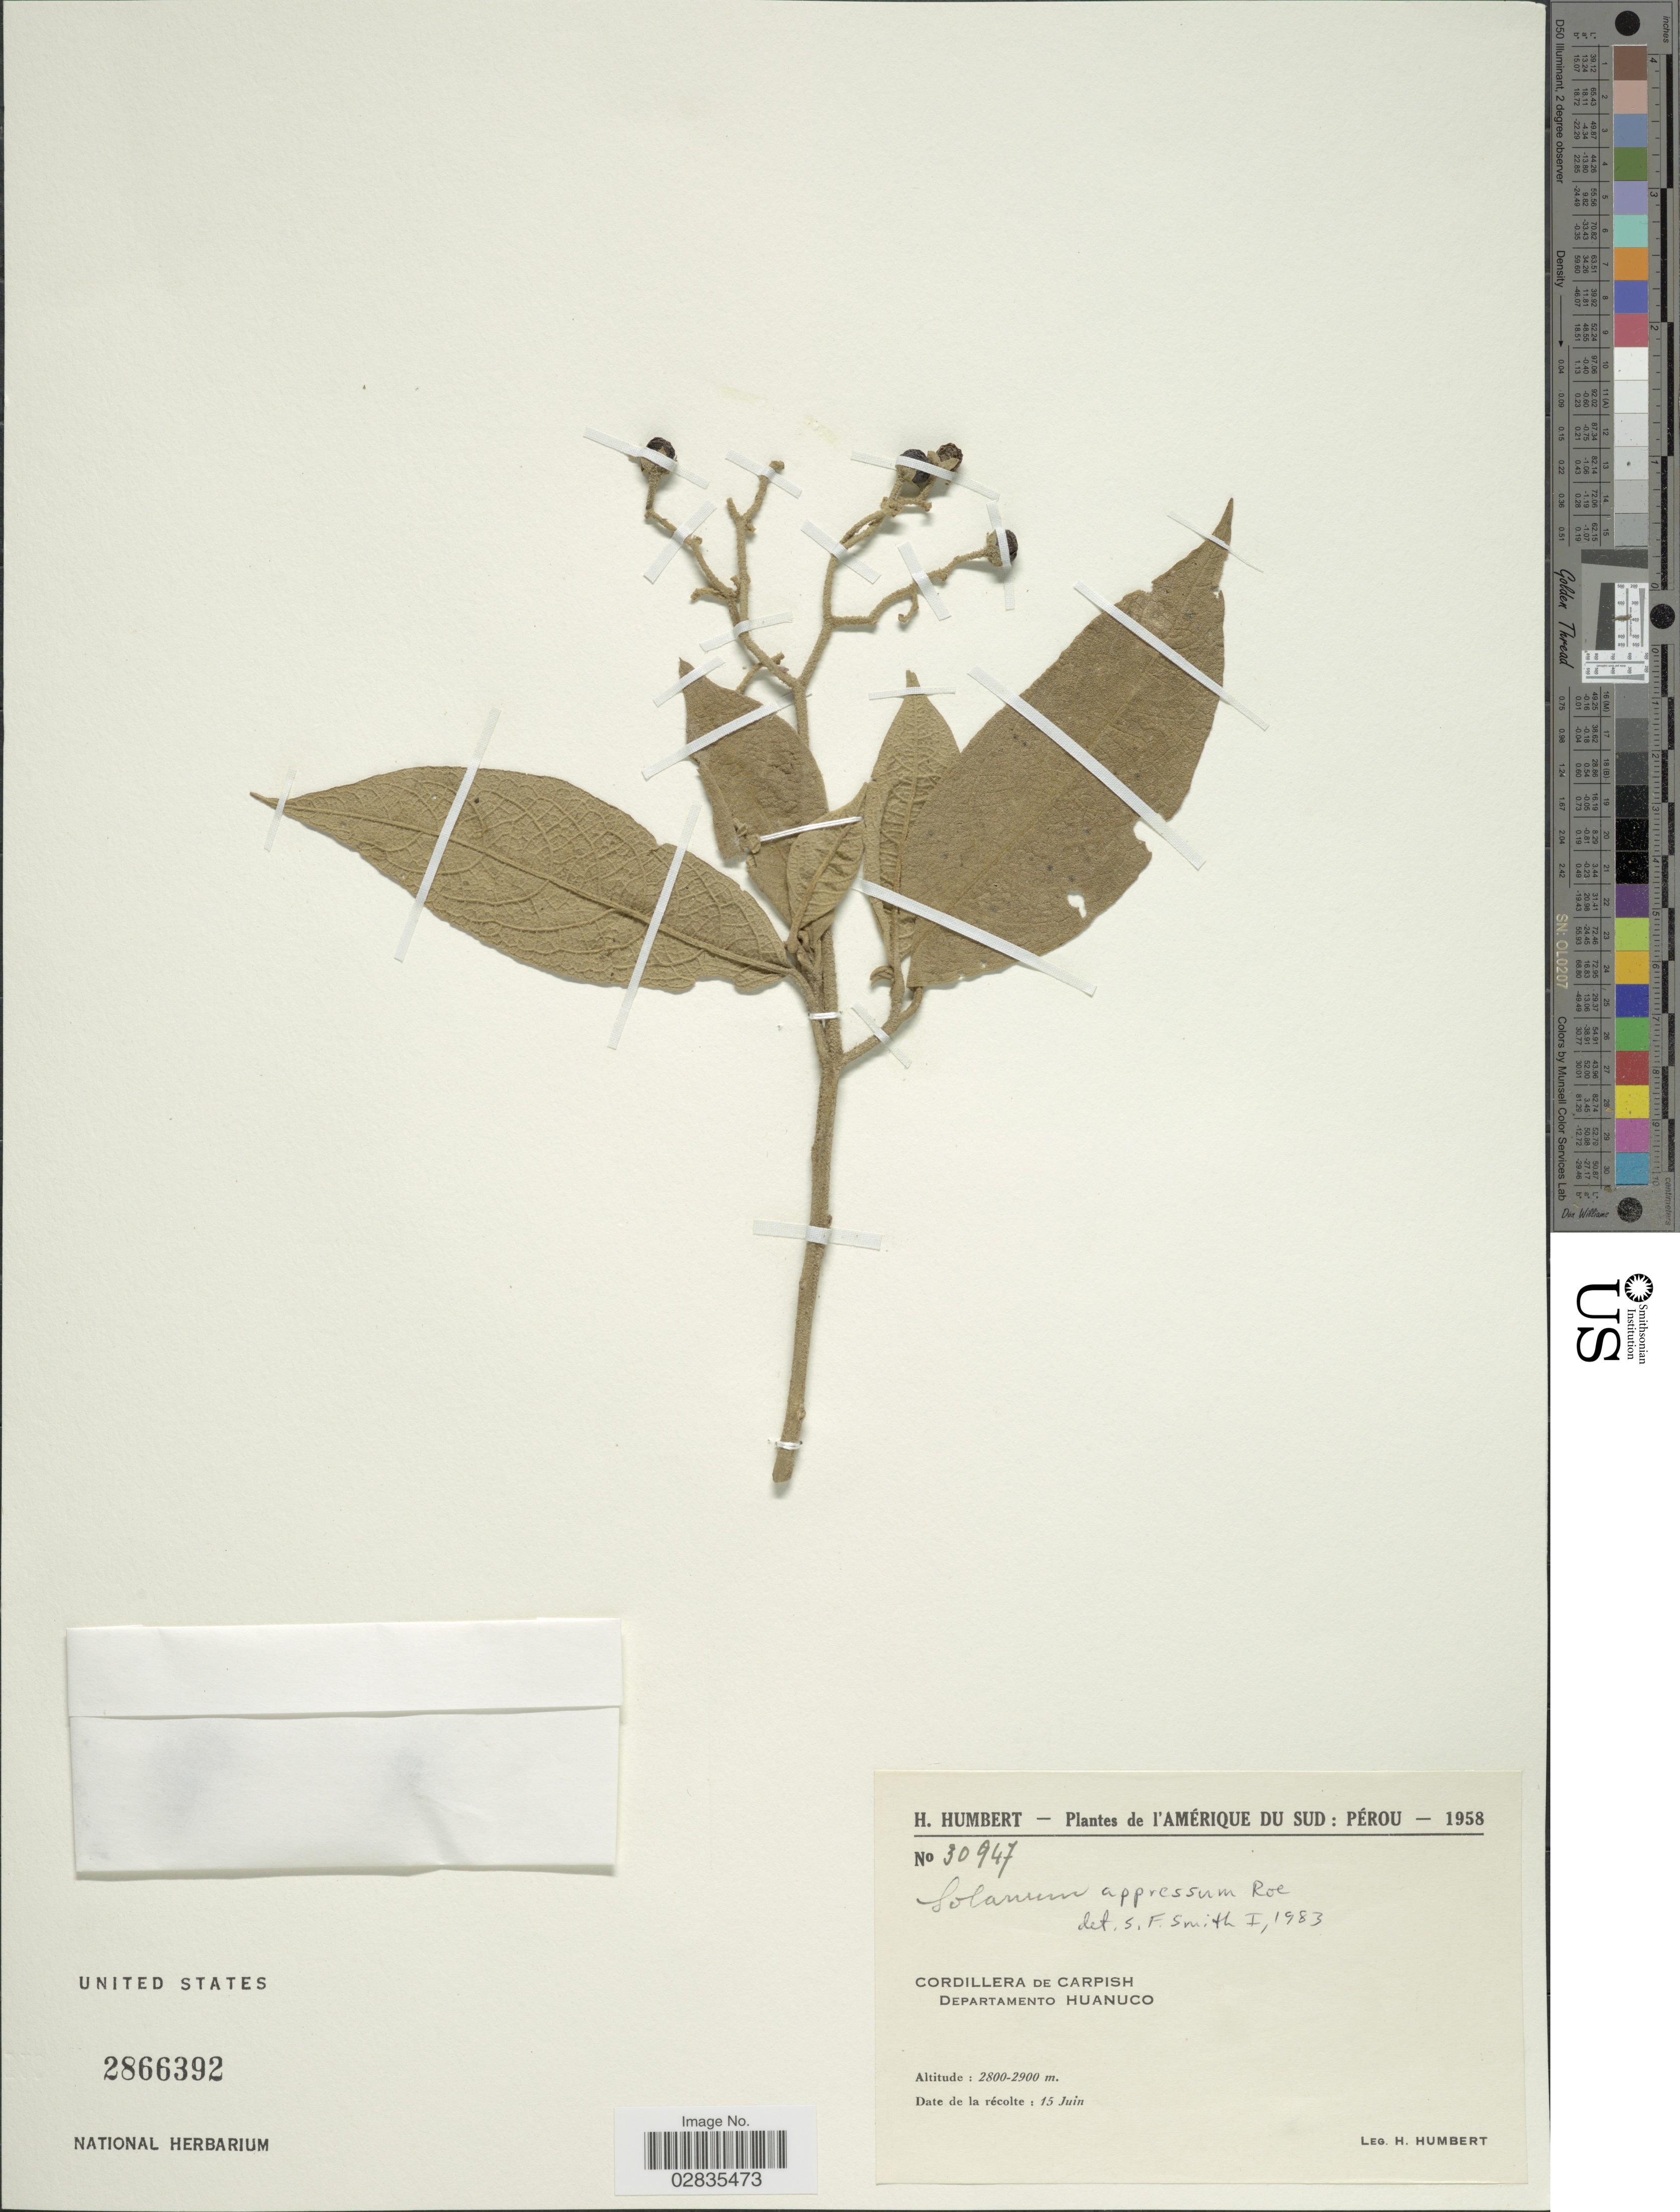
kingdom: Plantae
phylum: Tracheophyta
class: Magnoliopsida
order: Solanales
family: Solanaceae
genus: Solanum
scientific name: Solanum appressum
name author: K.E. Roe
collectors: H. Humbert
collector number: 30947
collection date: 1958-06-15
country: Peru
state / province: Huánuco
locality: Cordillera de Carpish, Departamento Huanuco.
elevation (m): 2800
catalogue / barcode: US 2866392